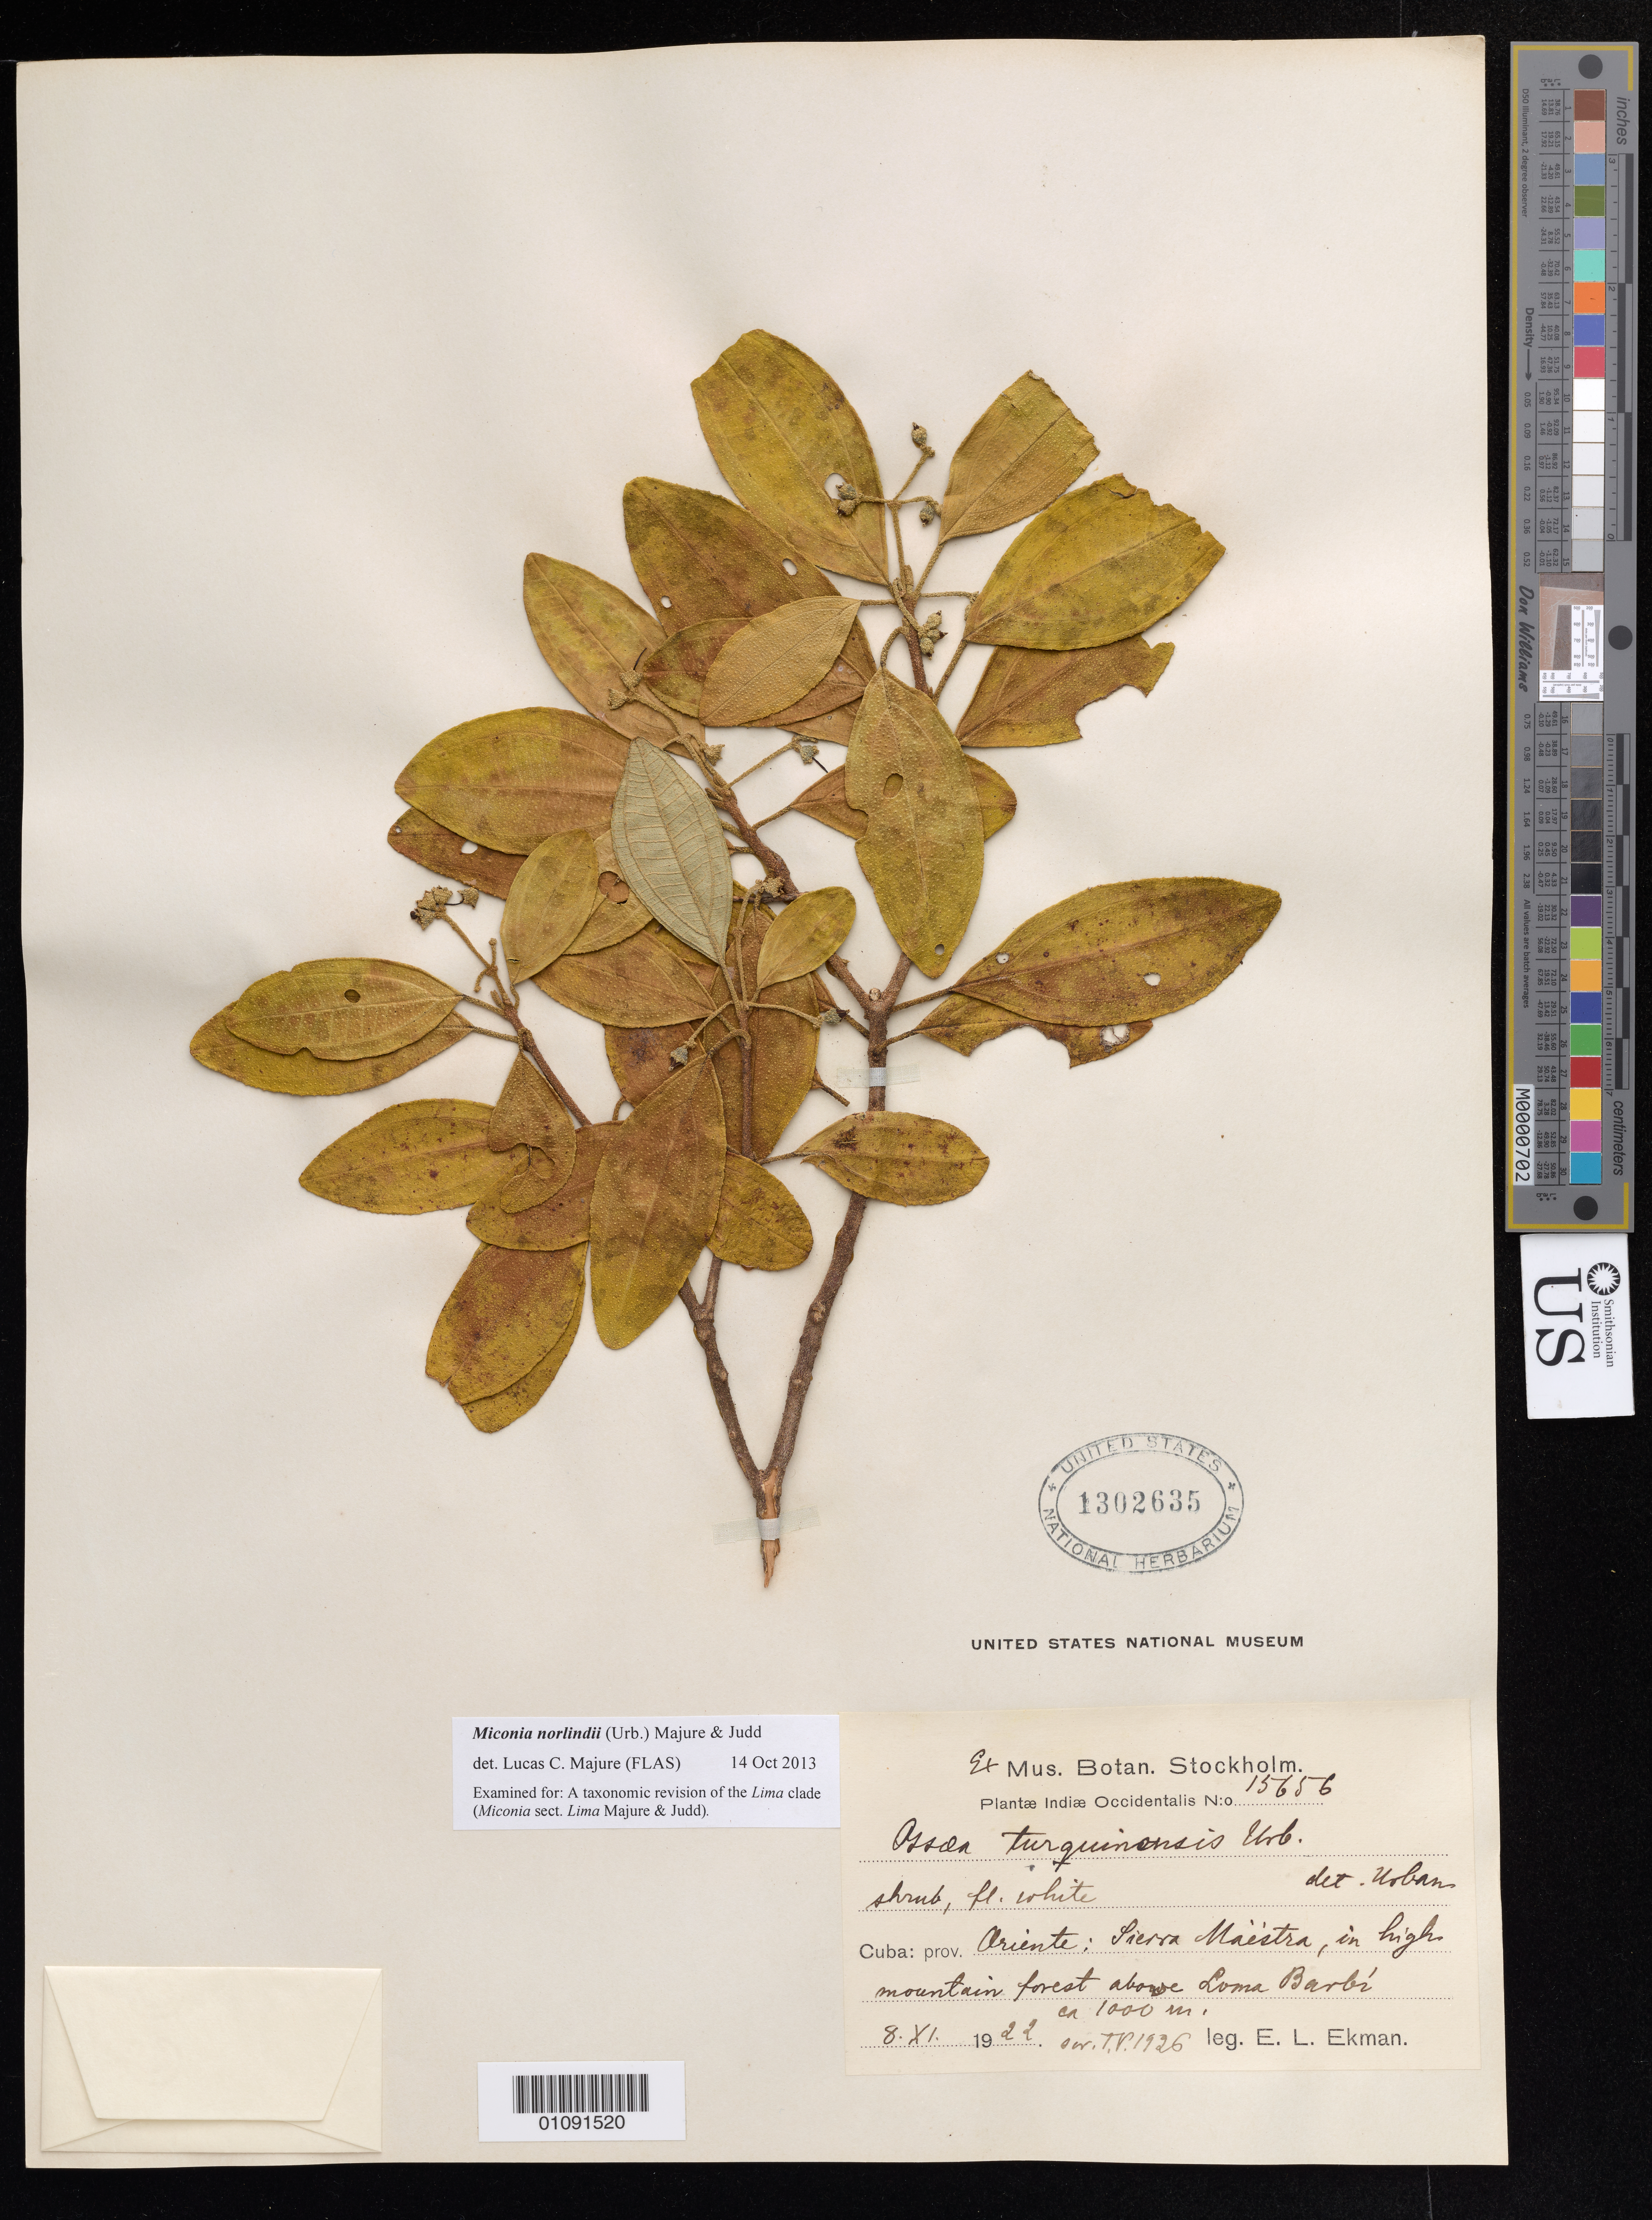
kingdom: Plantae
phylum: Tracheophyta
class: Magnoliopsida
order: Myrtales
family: Melastomataceae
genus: Miconia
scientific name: Miconia norlindii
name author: (Urb.) Majure & Judd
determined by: Majure, Lucas C., (FLAS), University of Florida (UNITED STATES)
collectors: E. L. Ekman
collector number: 15656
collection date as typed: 08 Nov 1922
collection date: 1922-11-08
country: Cuba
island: Cuba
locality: Oriente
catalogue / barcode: US 1302635